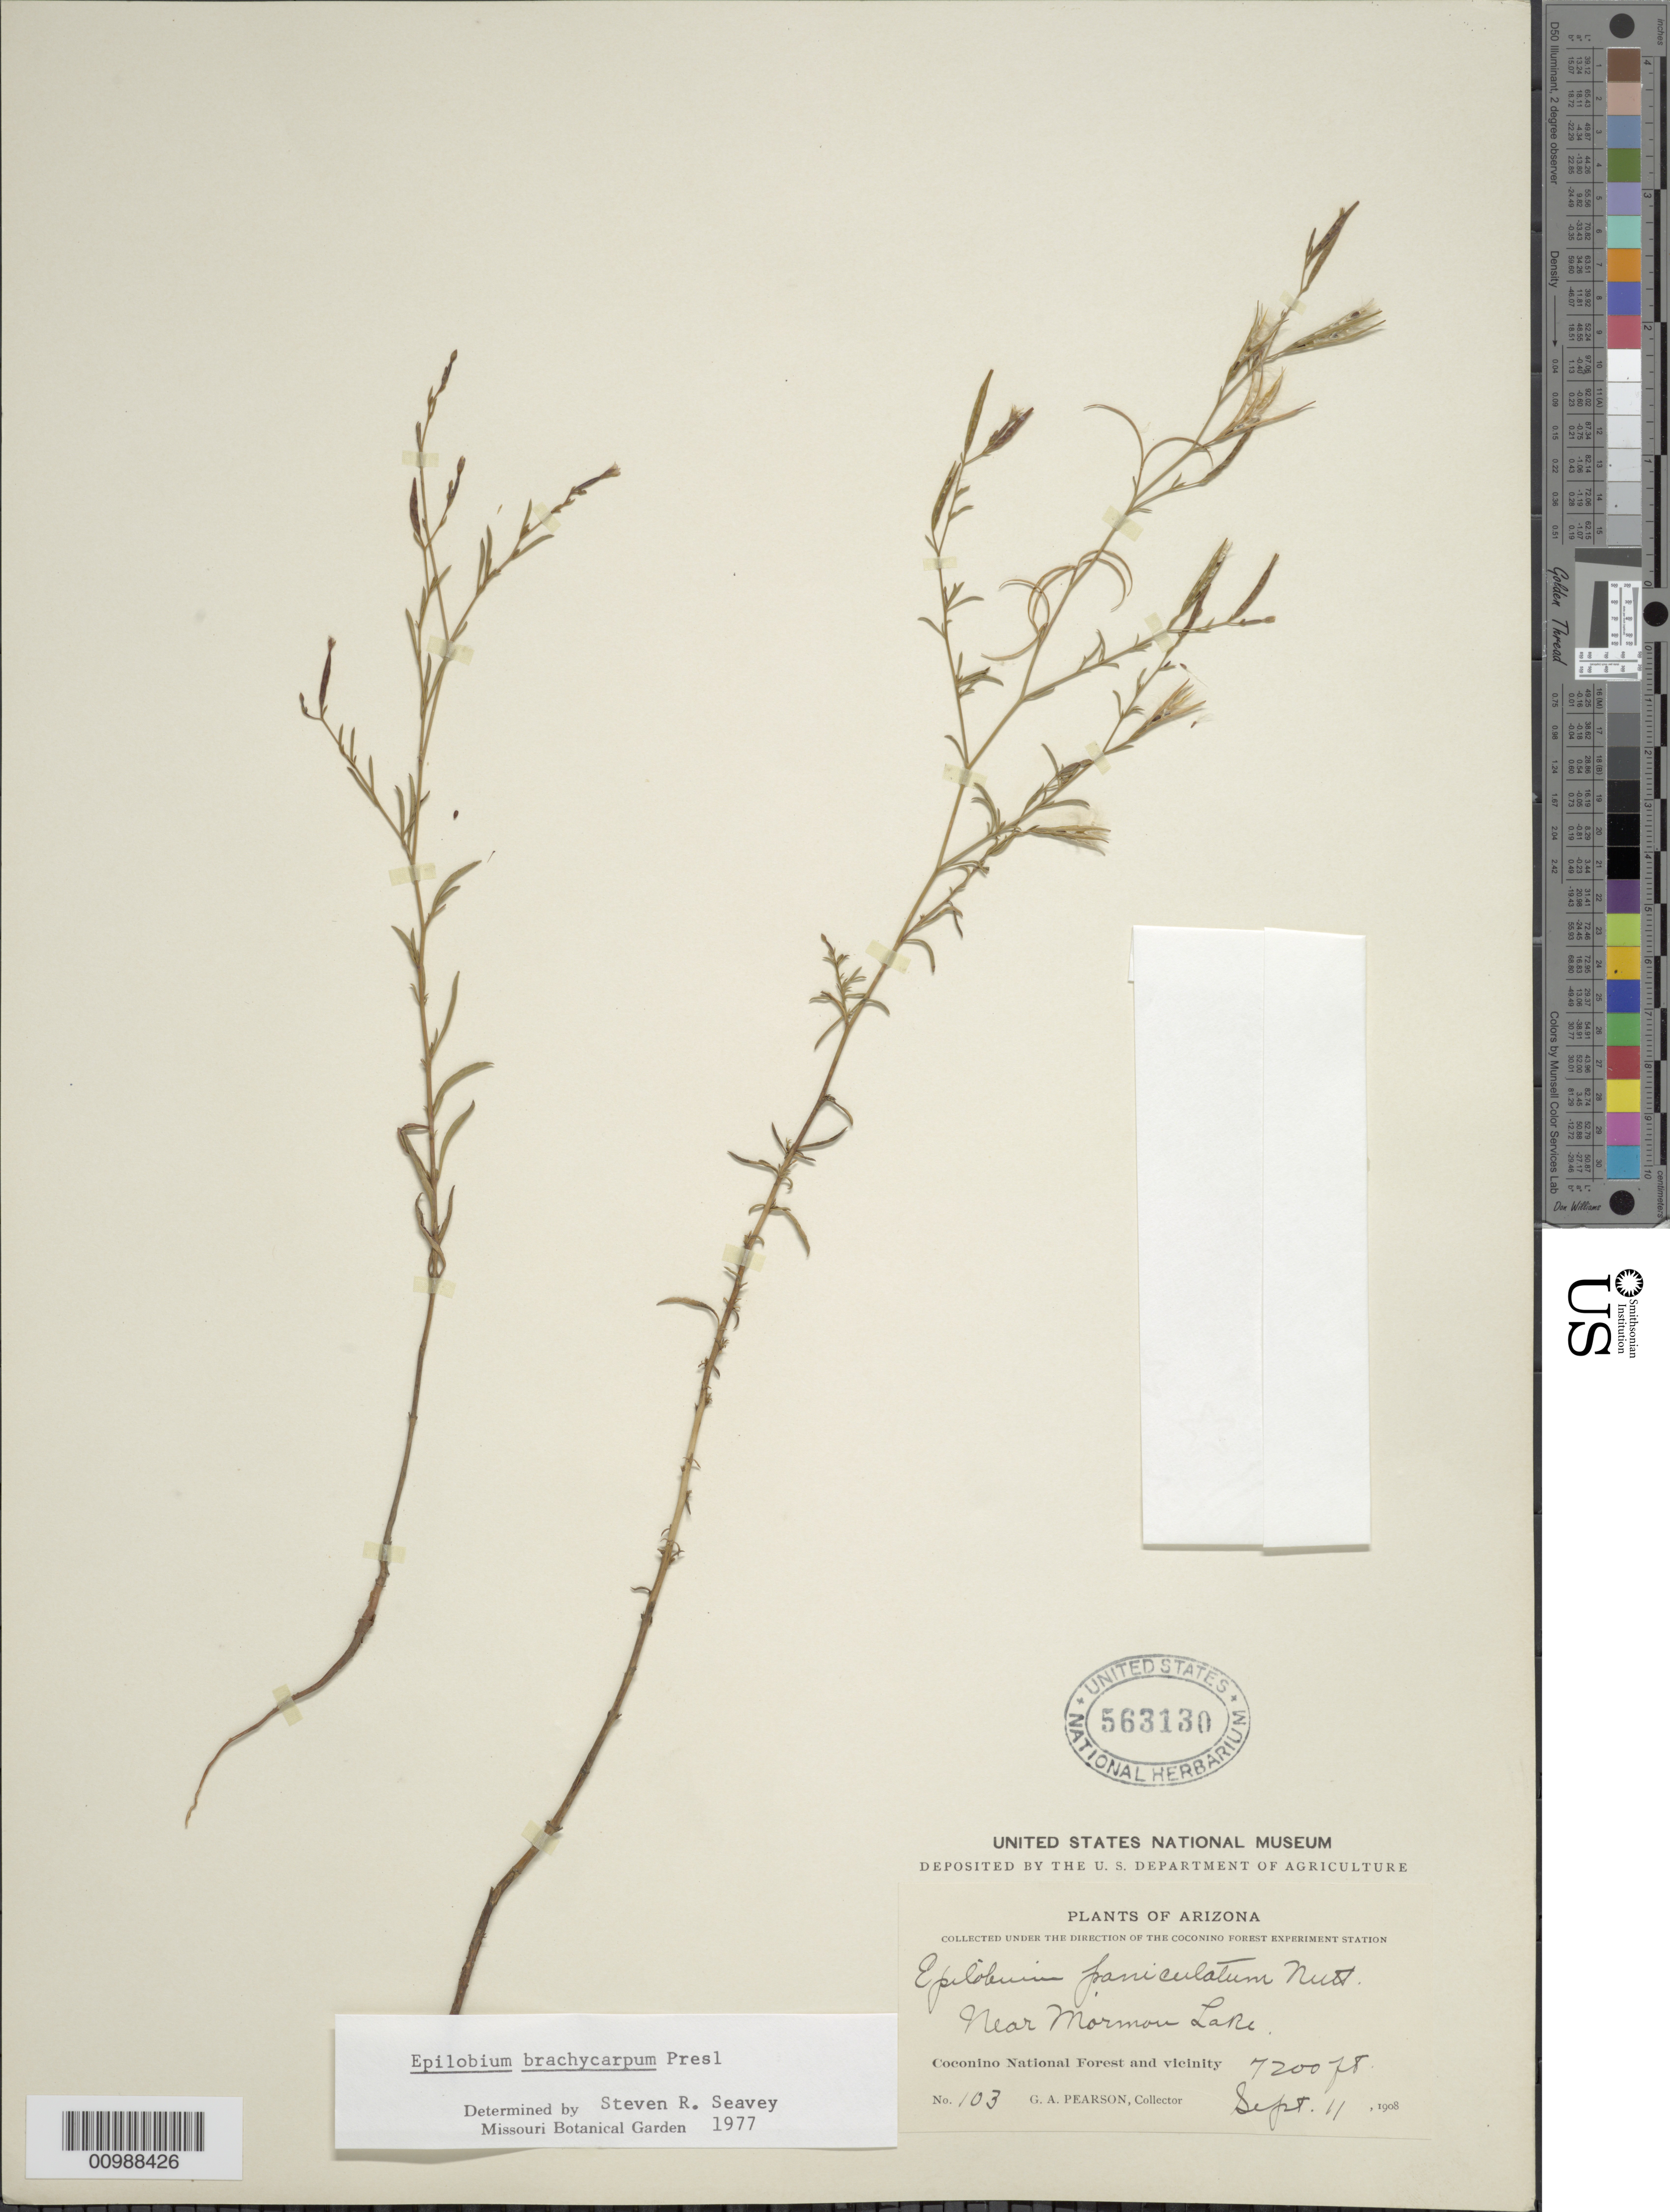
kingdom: Plantae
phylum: Tracheophyta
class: Magnoliopsida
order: Myrtales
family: Onagraceae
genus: Epilobium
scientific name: Epilobium brachycarpum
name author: C. Presl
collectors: G. A. Pearson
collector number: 103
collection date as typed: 11 Sep 1908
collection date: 1908-09-11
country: United States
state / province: Arizona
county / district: Coconino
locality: Near Mormon Lake, Coconino National Forest and vicinity.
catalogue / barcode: US 563130